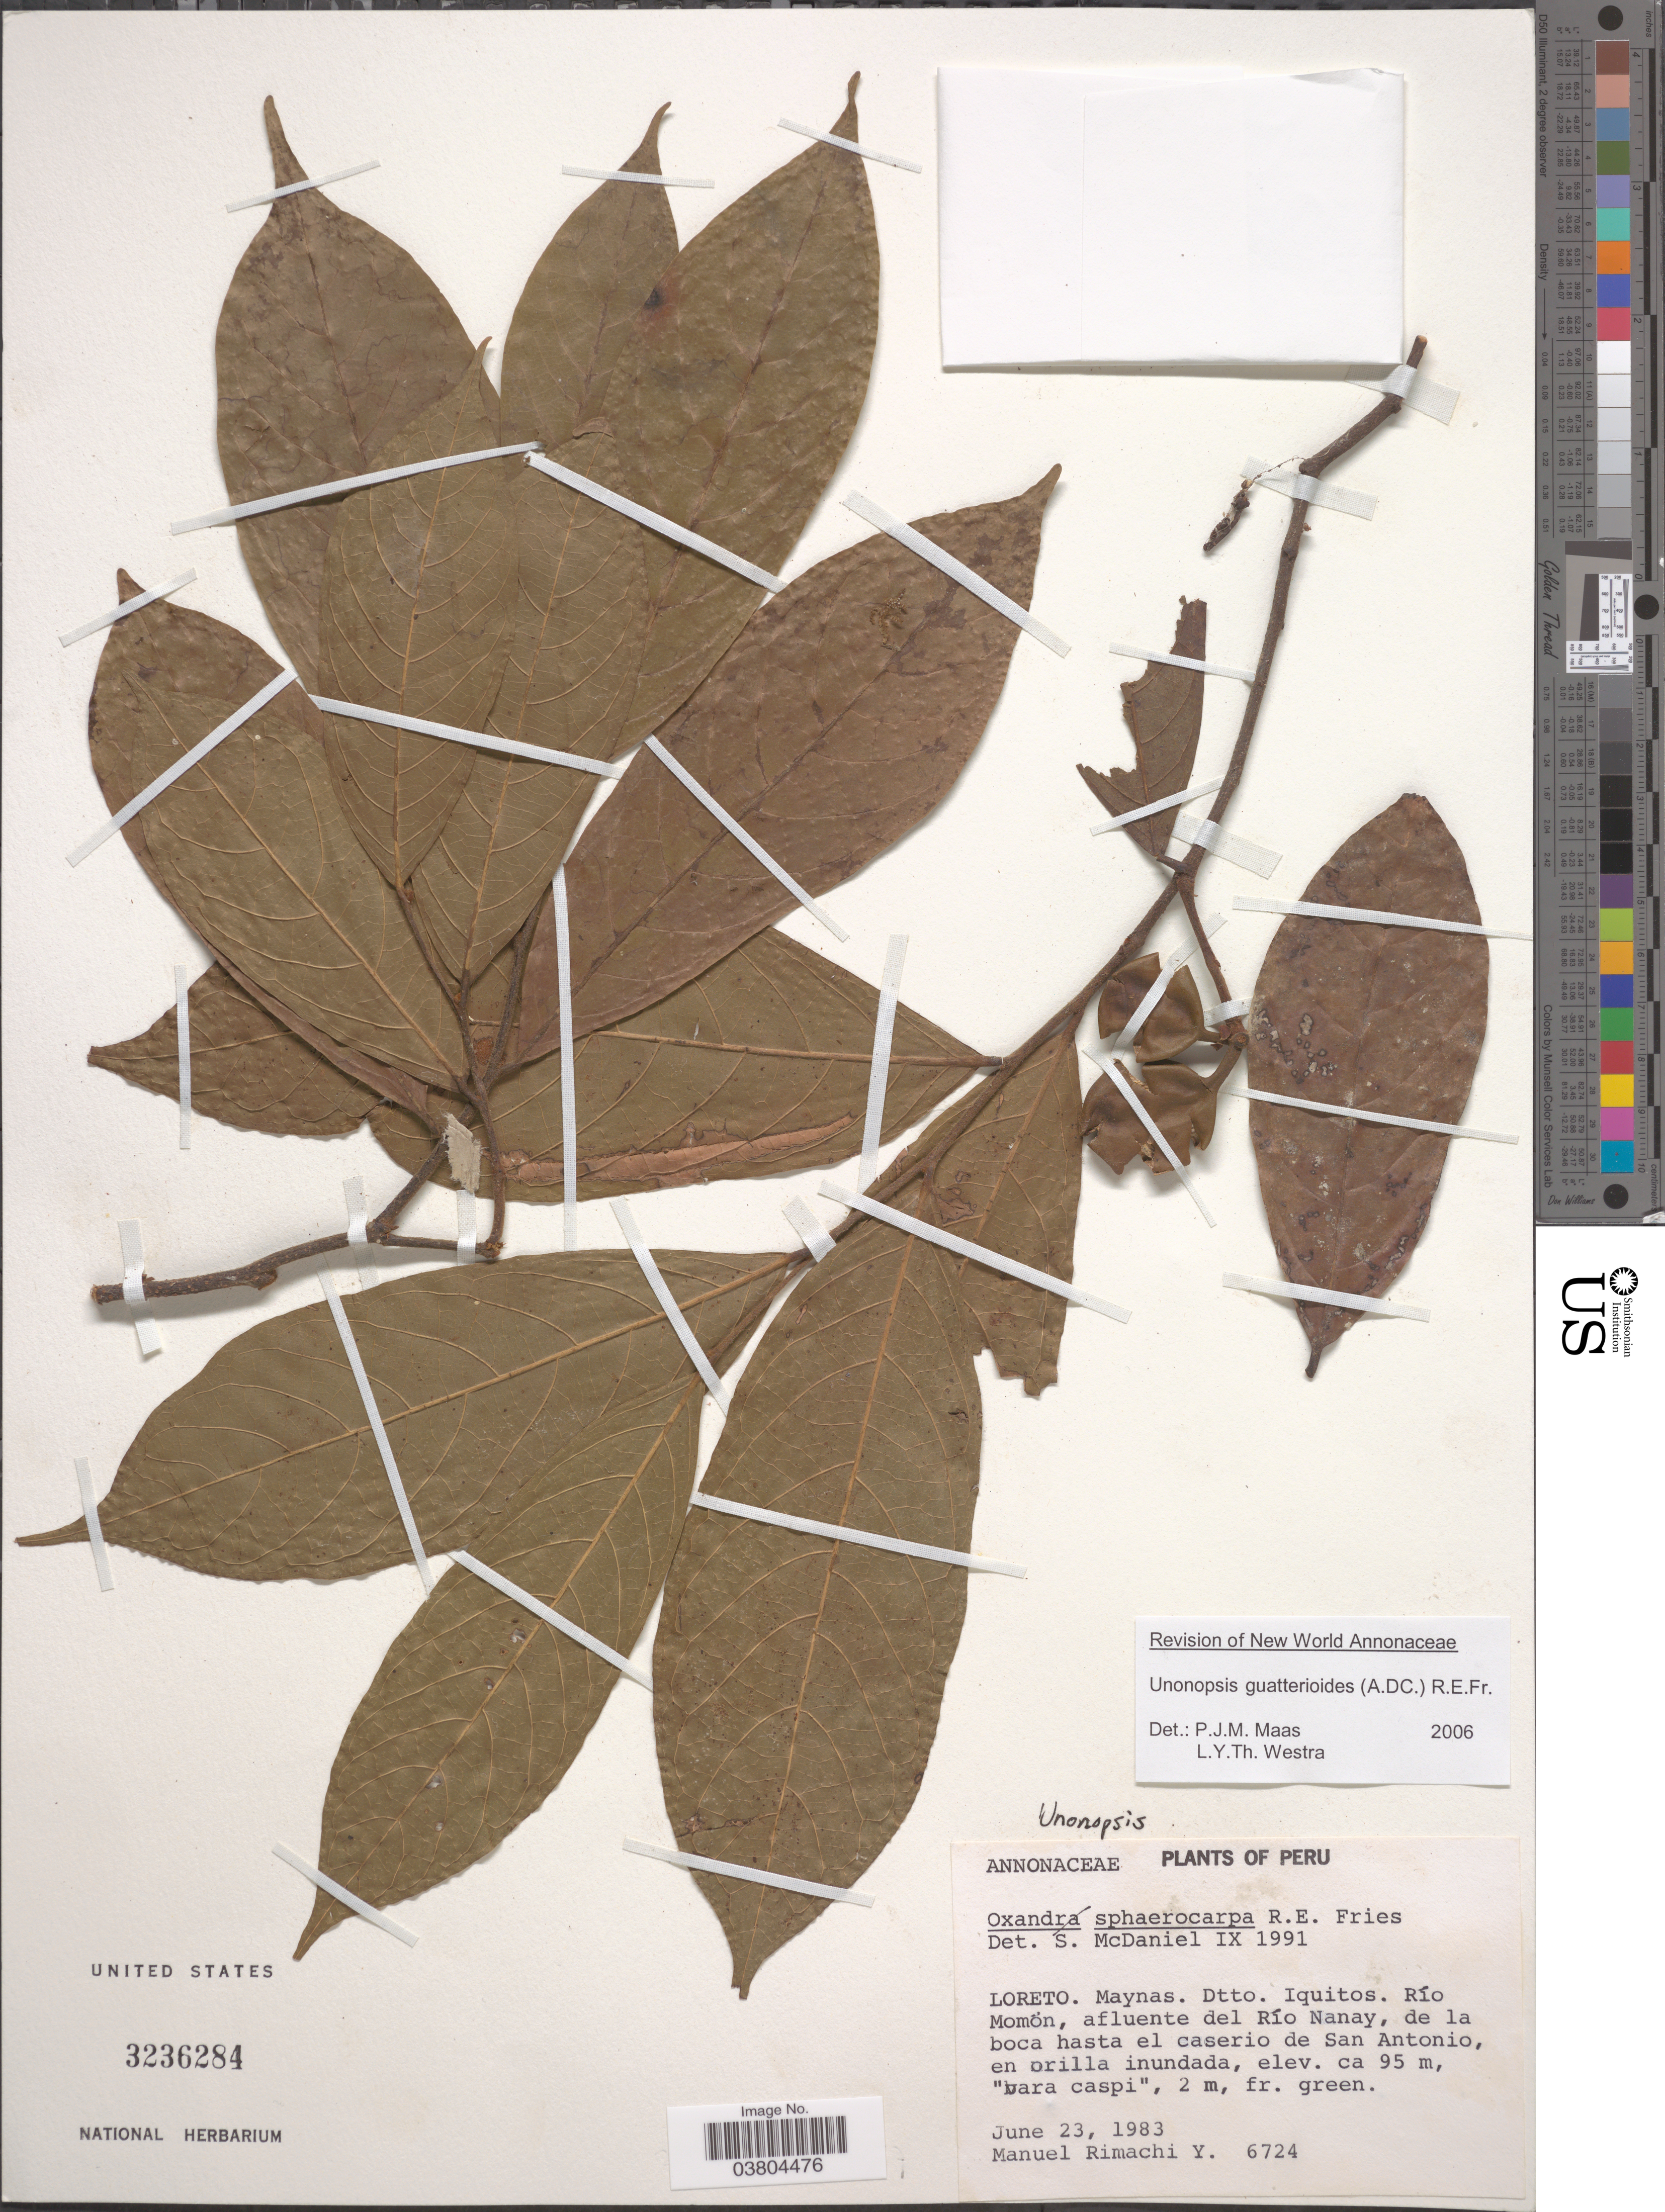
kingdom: Plantae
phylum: Tracheophyta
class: Magnoliopsida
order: Magnoliales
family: Annonaceae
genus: Unonopsis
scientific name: Unonopsis guatterioides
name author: (A. DC.) R.E. Fr.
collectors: M. Rimachi Y.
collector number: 6724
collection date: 1983-06-23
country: Peru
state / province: Loreto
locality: Maynas. Dtto. Iquitos. Río Momon, afluente del Río Nanay, de la boca hasta el caserio de San Antonio.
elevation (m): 95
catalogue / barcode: US 3236284